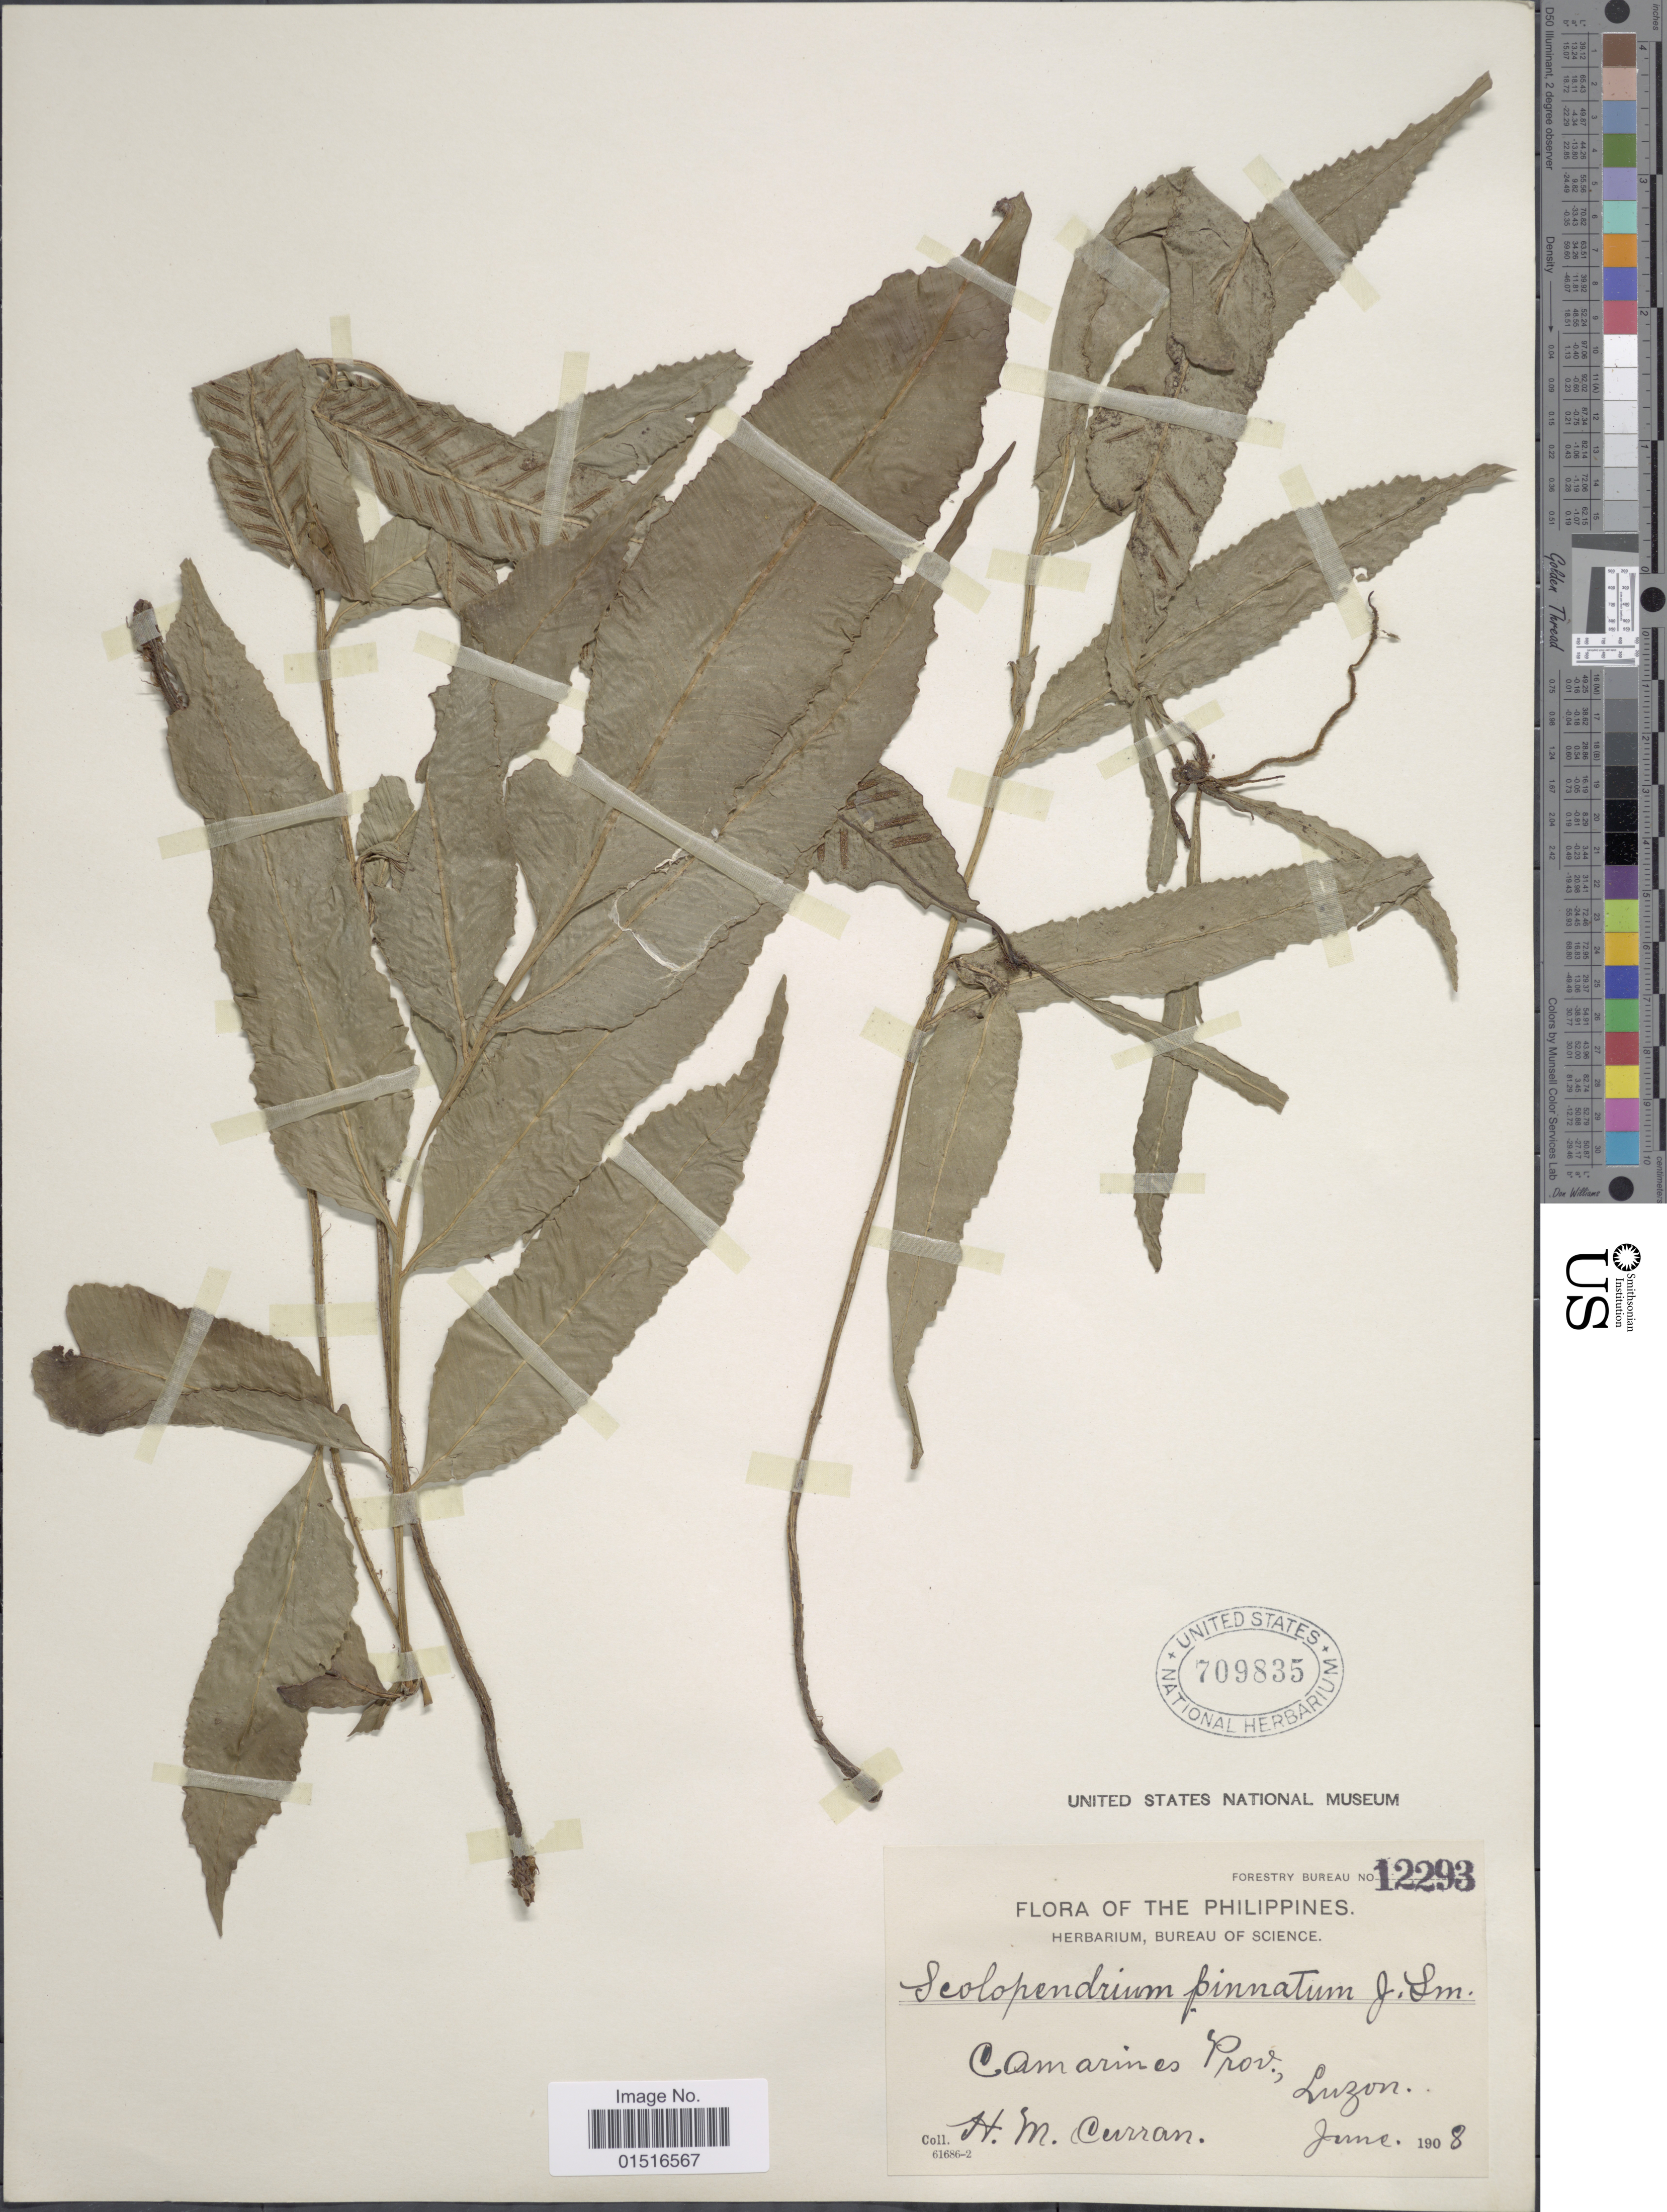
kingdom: Plantae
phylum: Tracheophyta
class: Polypodiopsida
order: Polypodiales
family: Aspleniaceae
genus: Asplenium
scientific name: Asplenium longifolium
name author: D. Don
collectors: H. M. Curran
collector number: Forestry Bureau 12293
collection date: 1908-06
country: Philippines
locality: Camarines Prov., Luzon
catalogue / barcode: US 709835